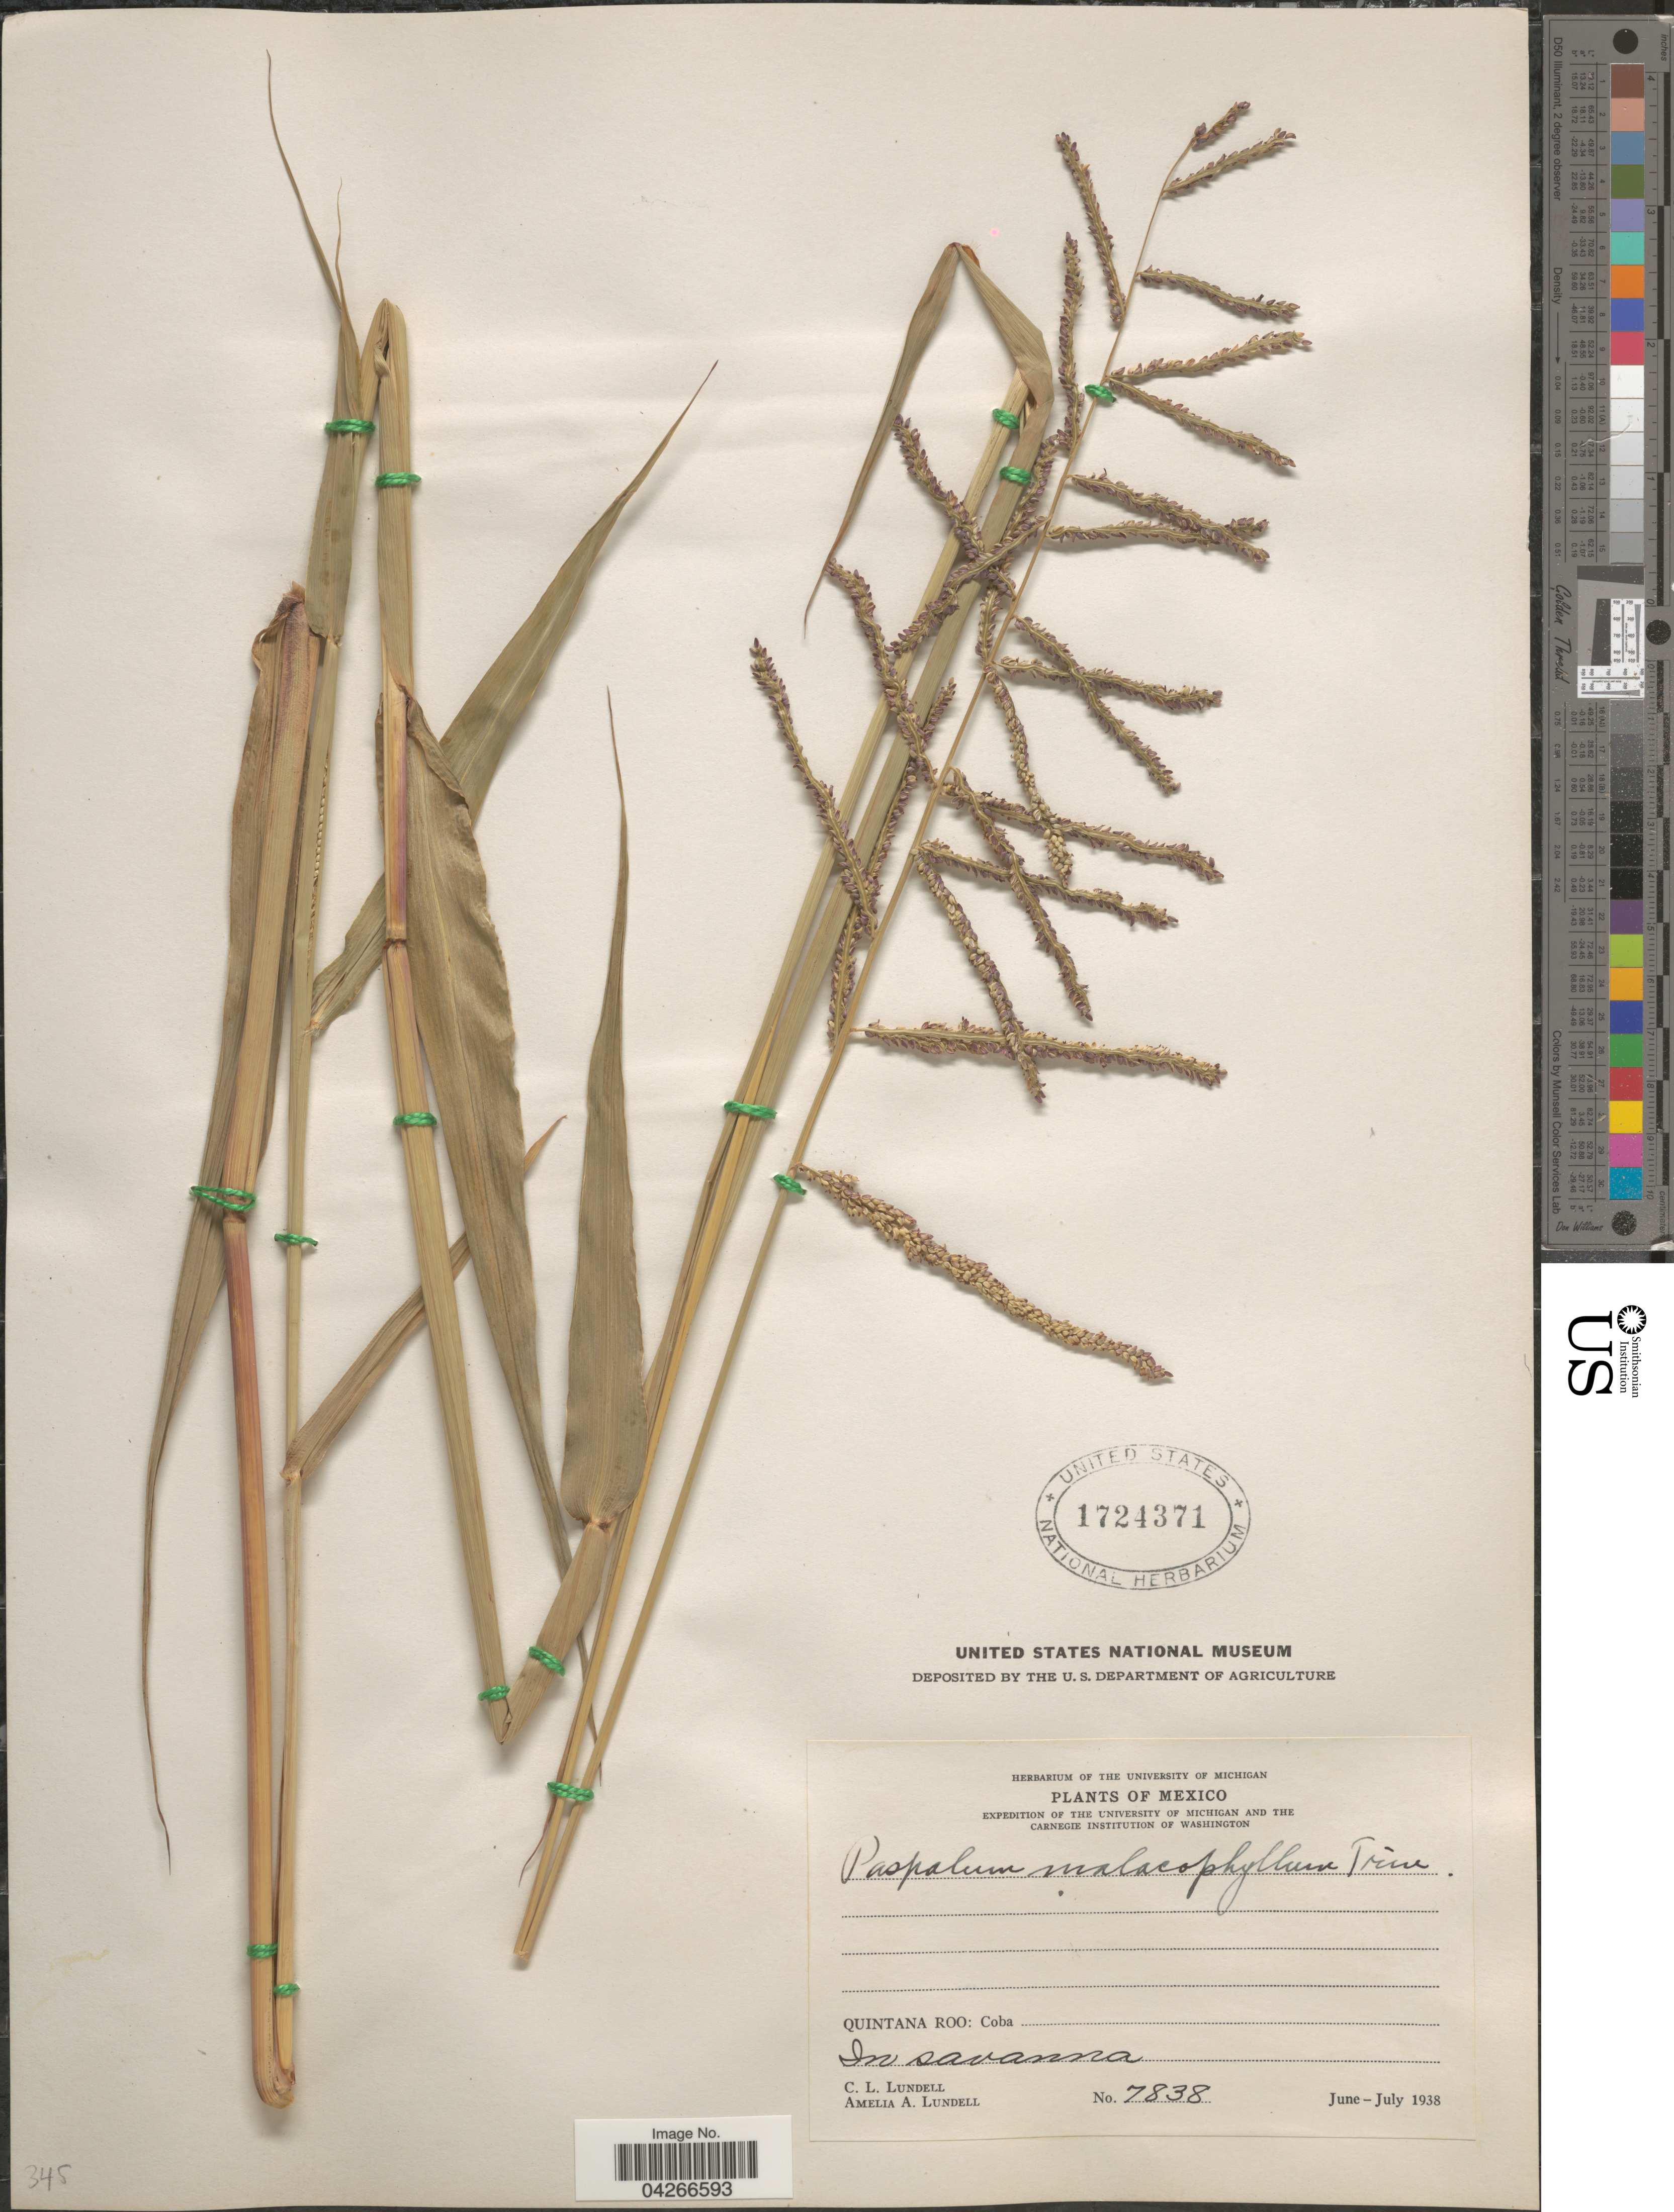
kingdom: Plantae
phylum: Tracheophyta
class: Liliopsida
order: Poales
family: Poaceae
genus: Paspalum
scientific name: Paspalum malacophyllum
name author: Trin.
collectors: C. L. Lundell & A. A. Lundell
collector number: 7838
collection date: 1938-06/1938-07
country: Mexico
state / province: Quintana Roo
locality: Expedition of the University of Michigan and the Carnegie Institution of Washington. Coba.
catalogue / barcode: US 1724371